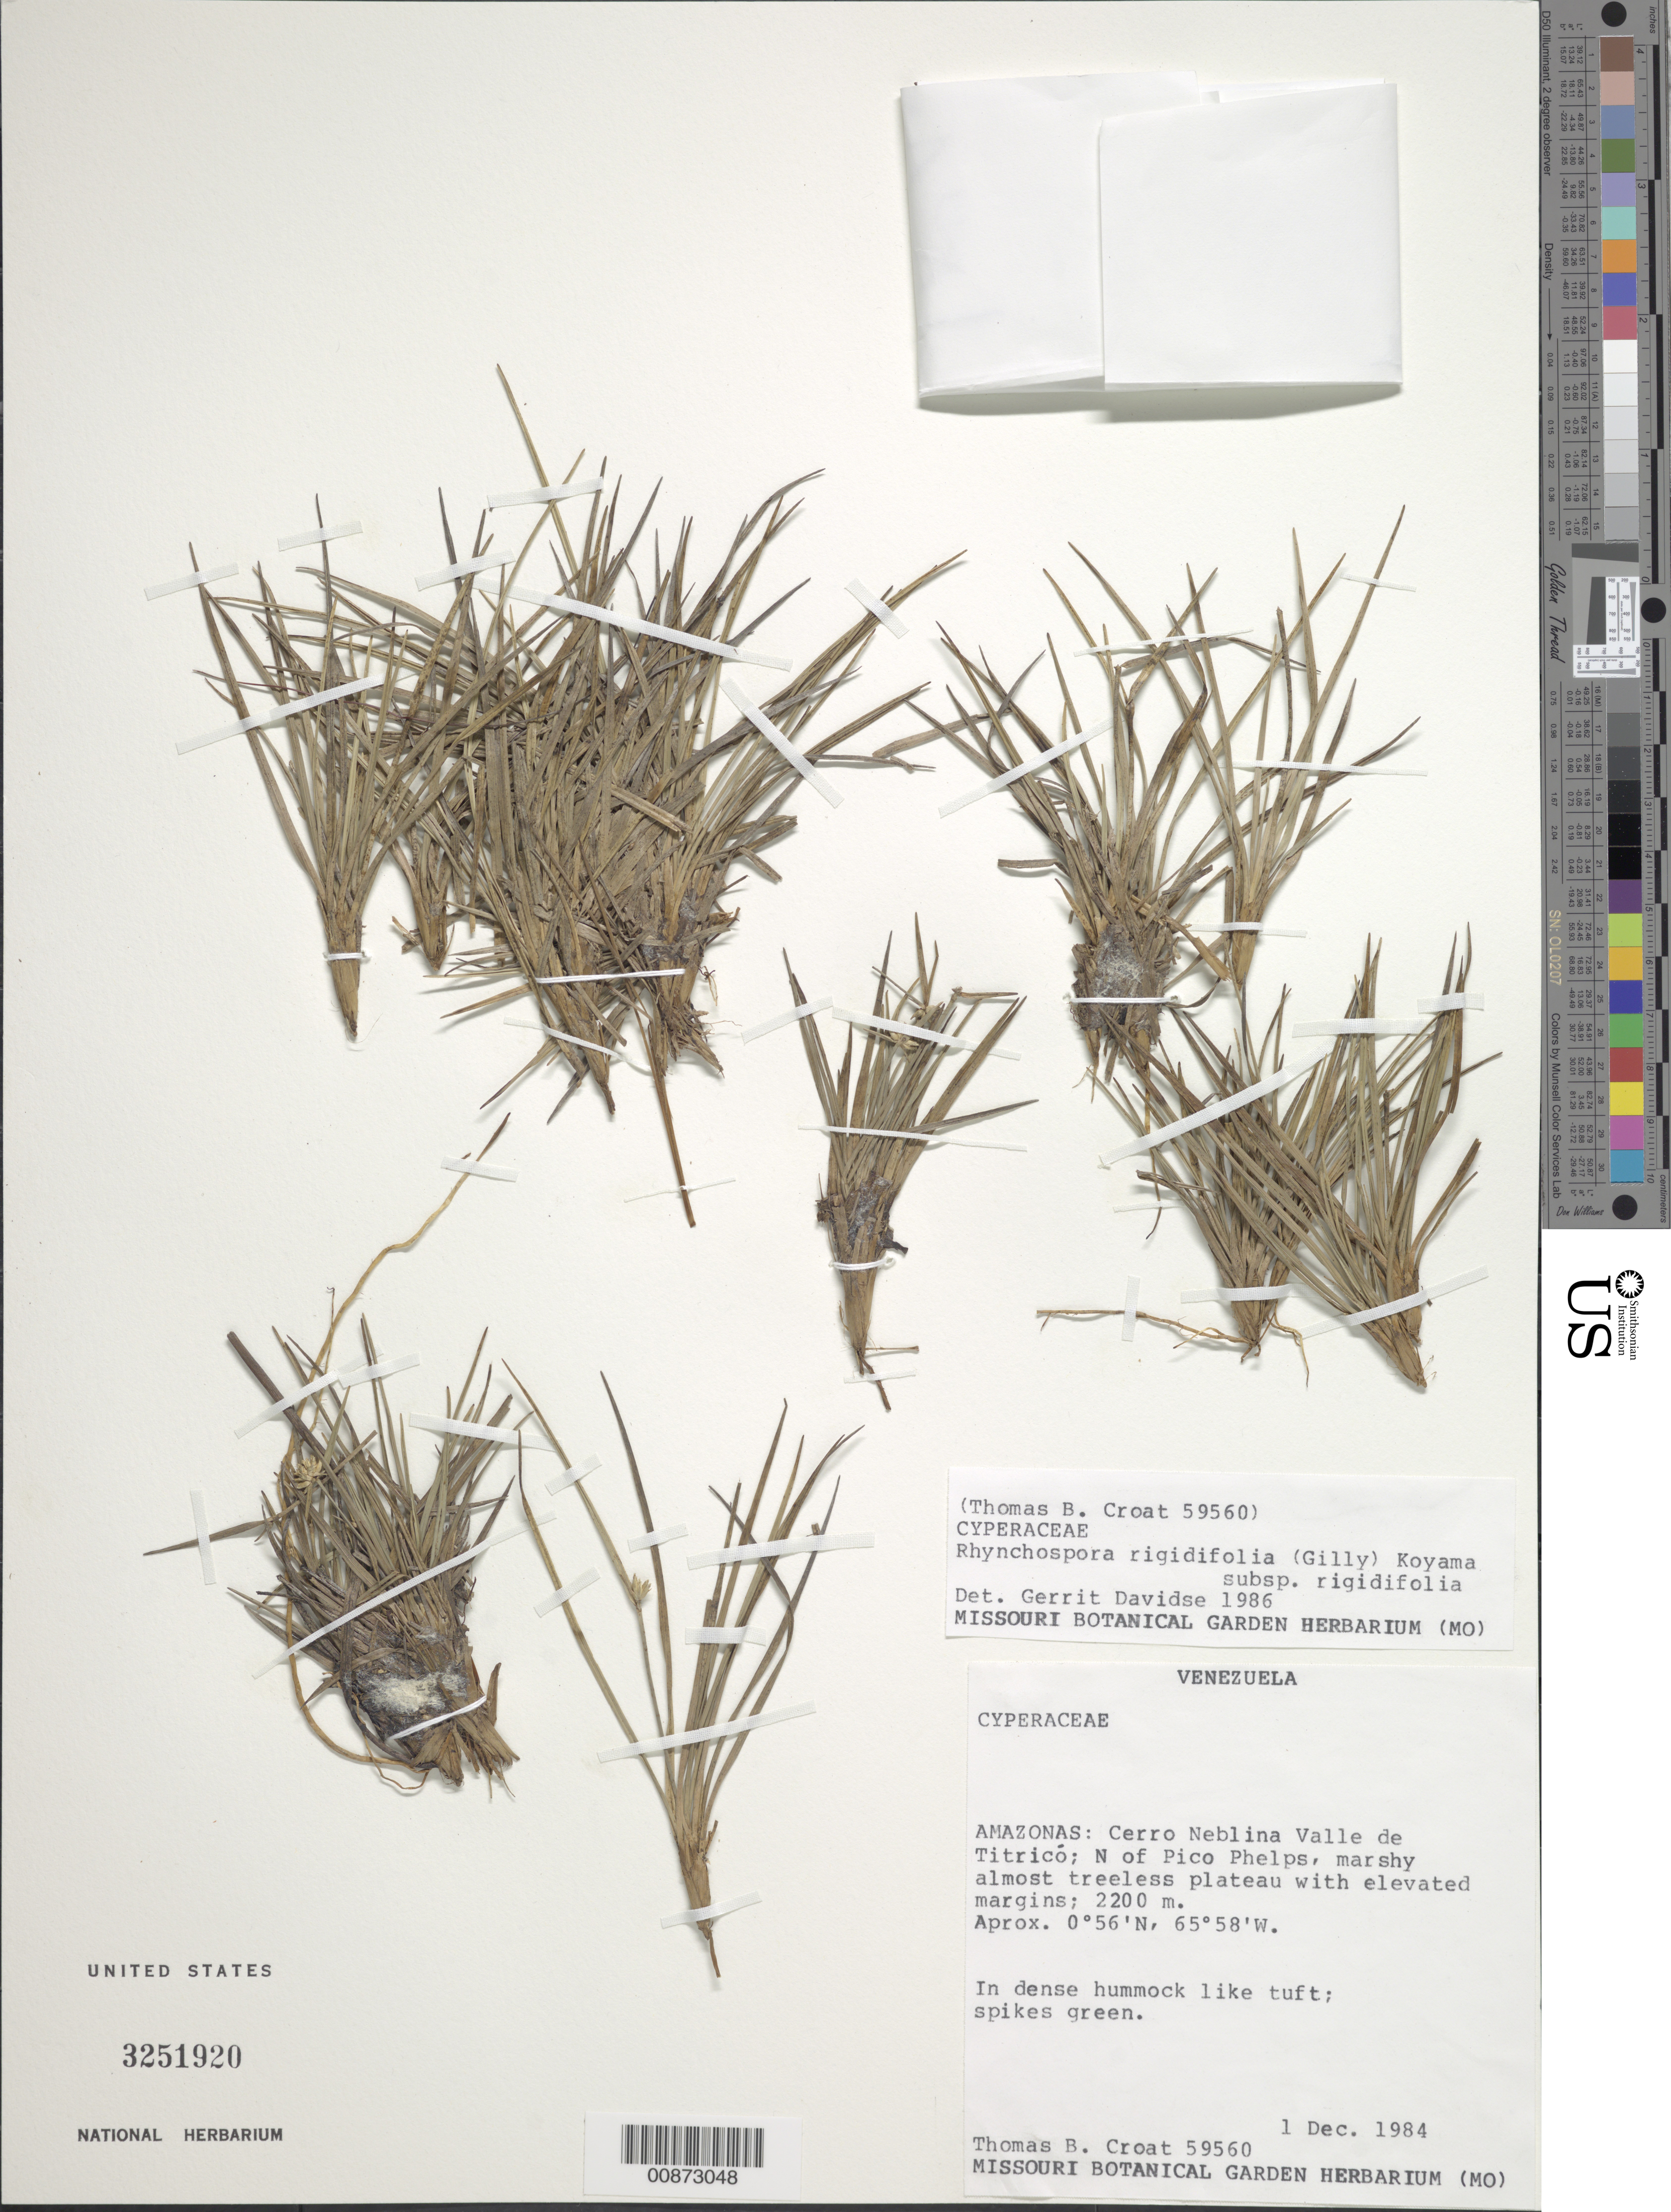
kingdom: Plantae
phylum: Tracheophyta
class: Liliopsida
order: Poales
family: Cyperaceae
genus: Rhynchospora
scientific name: Rhynchospora rigidifolia subsp. rigidifolia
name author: (Gilly) T. Koyama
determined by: Davidse, Gerrit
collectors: T. B. Croat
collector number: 59560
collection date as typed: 1-Dec-84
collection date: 1984-12-01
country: Venezuela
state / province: Amazonas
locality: Cerro Neblina Valle de Titricó, N of Pico Phelps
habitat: Marshy almost treeless plateau with elevated margins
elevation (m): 2200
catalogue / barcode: US 3251920